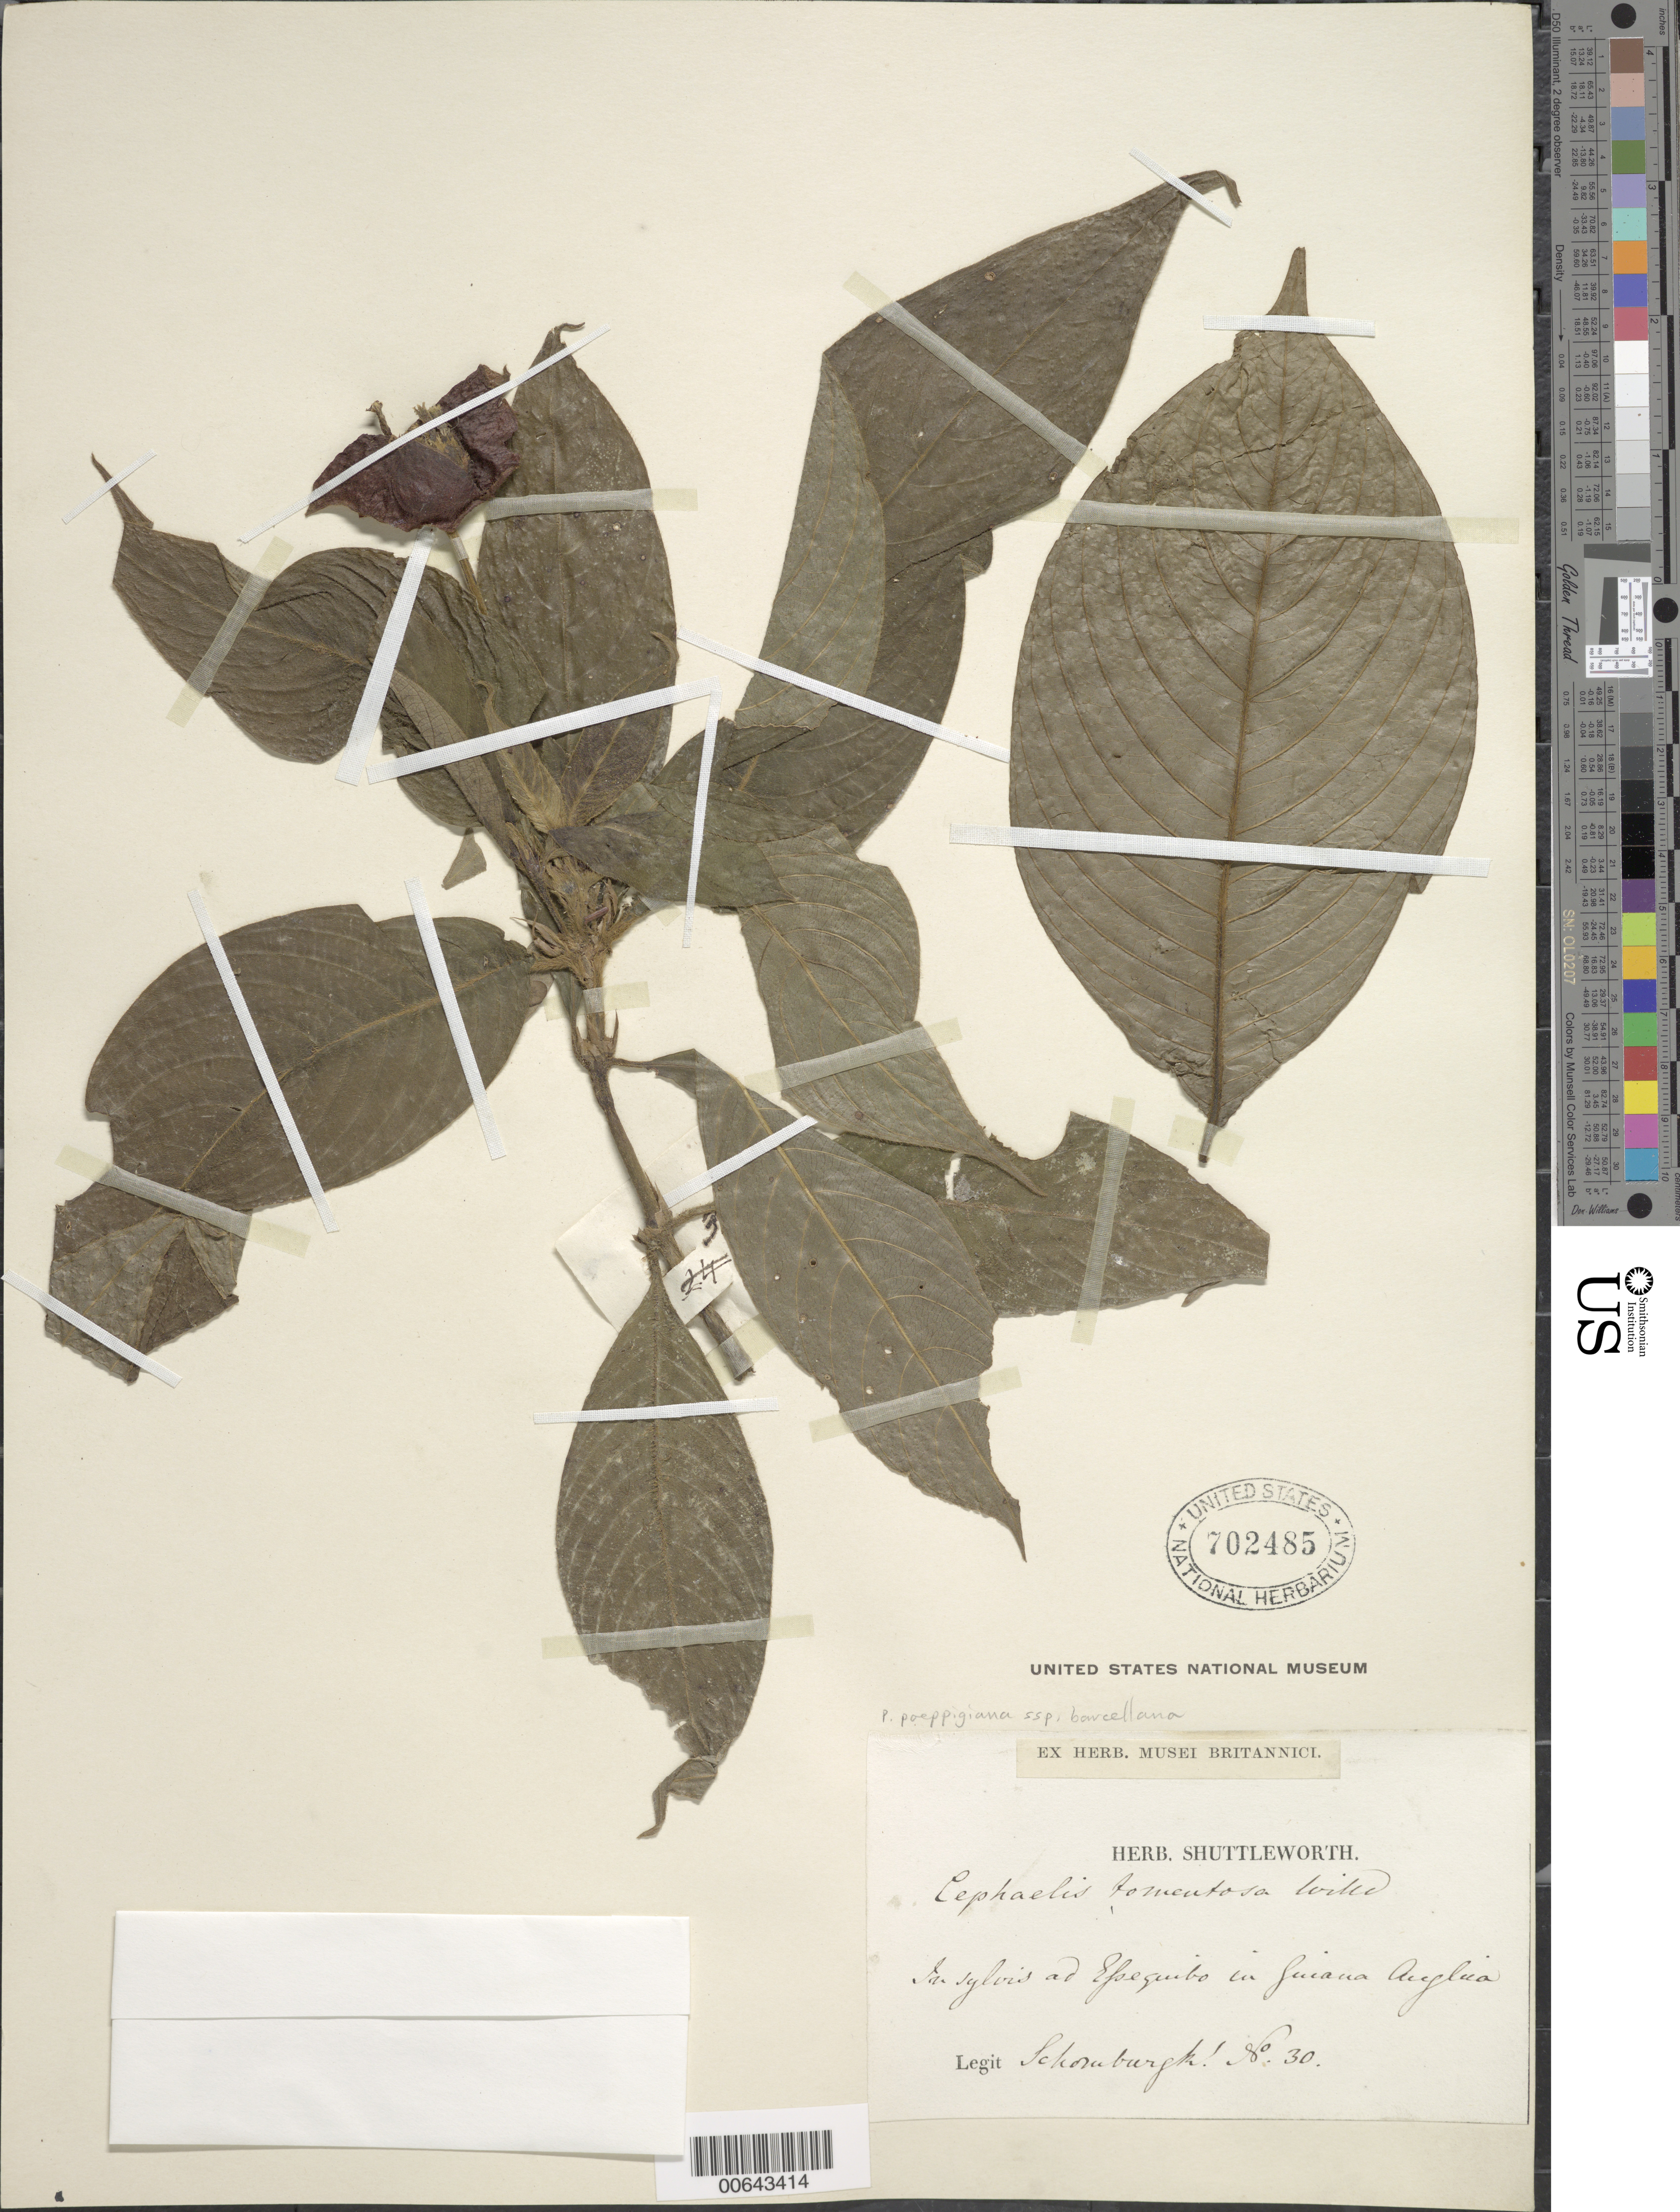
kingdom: Plantae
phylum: Tracheophyta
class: Magnoliopsida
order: Gentianales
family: Rubiaceae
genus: Palicourea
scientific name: Palicourea tomentosa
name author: (Aubl.) Borhidi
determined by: Kirkbride, J. H., Jr.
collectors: R. H. Schomburgk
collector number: I 30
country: Guyana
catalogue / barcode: US 702485